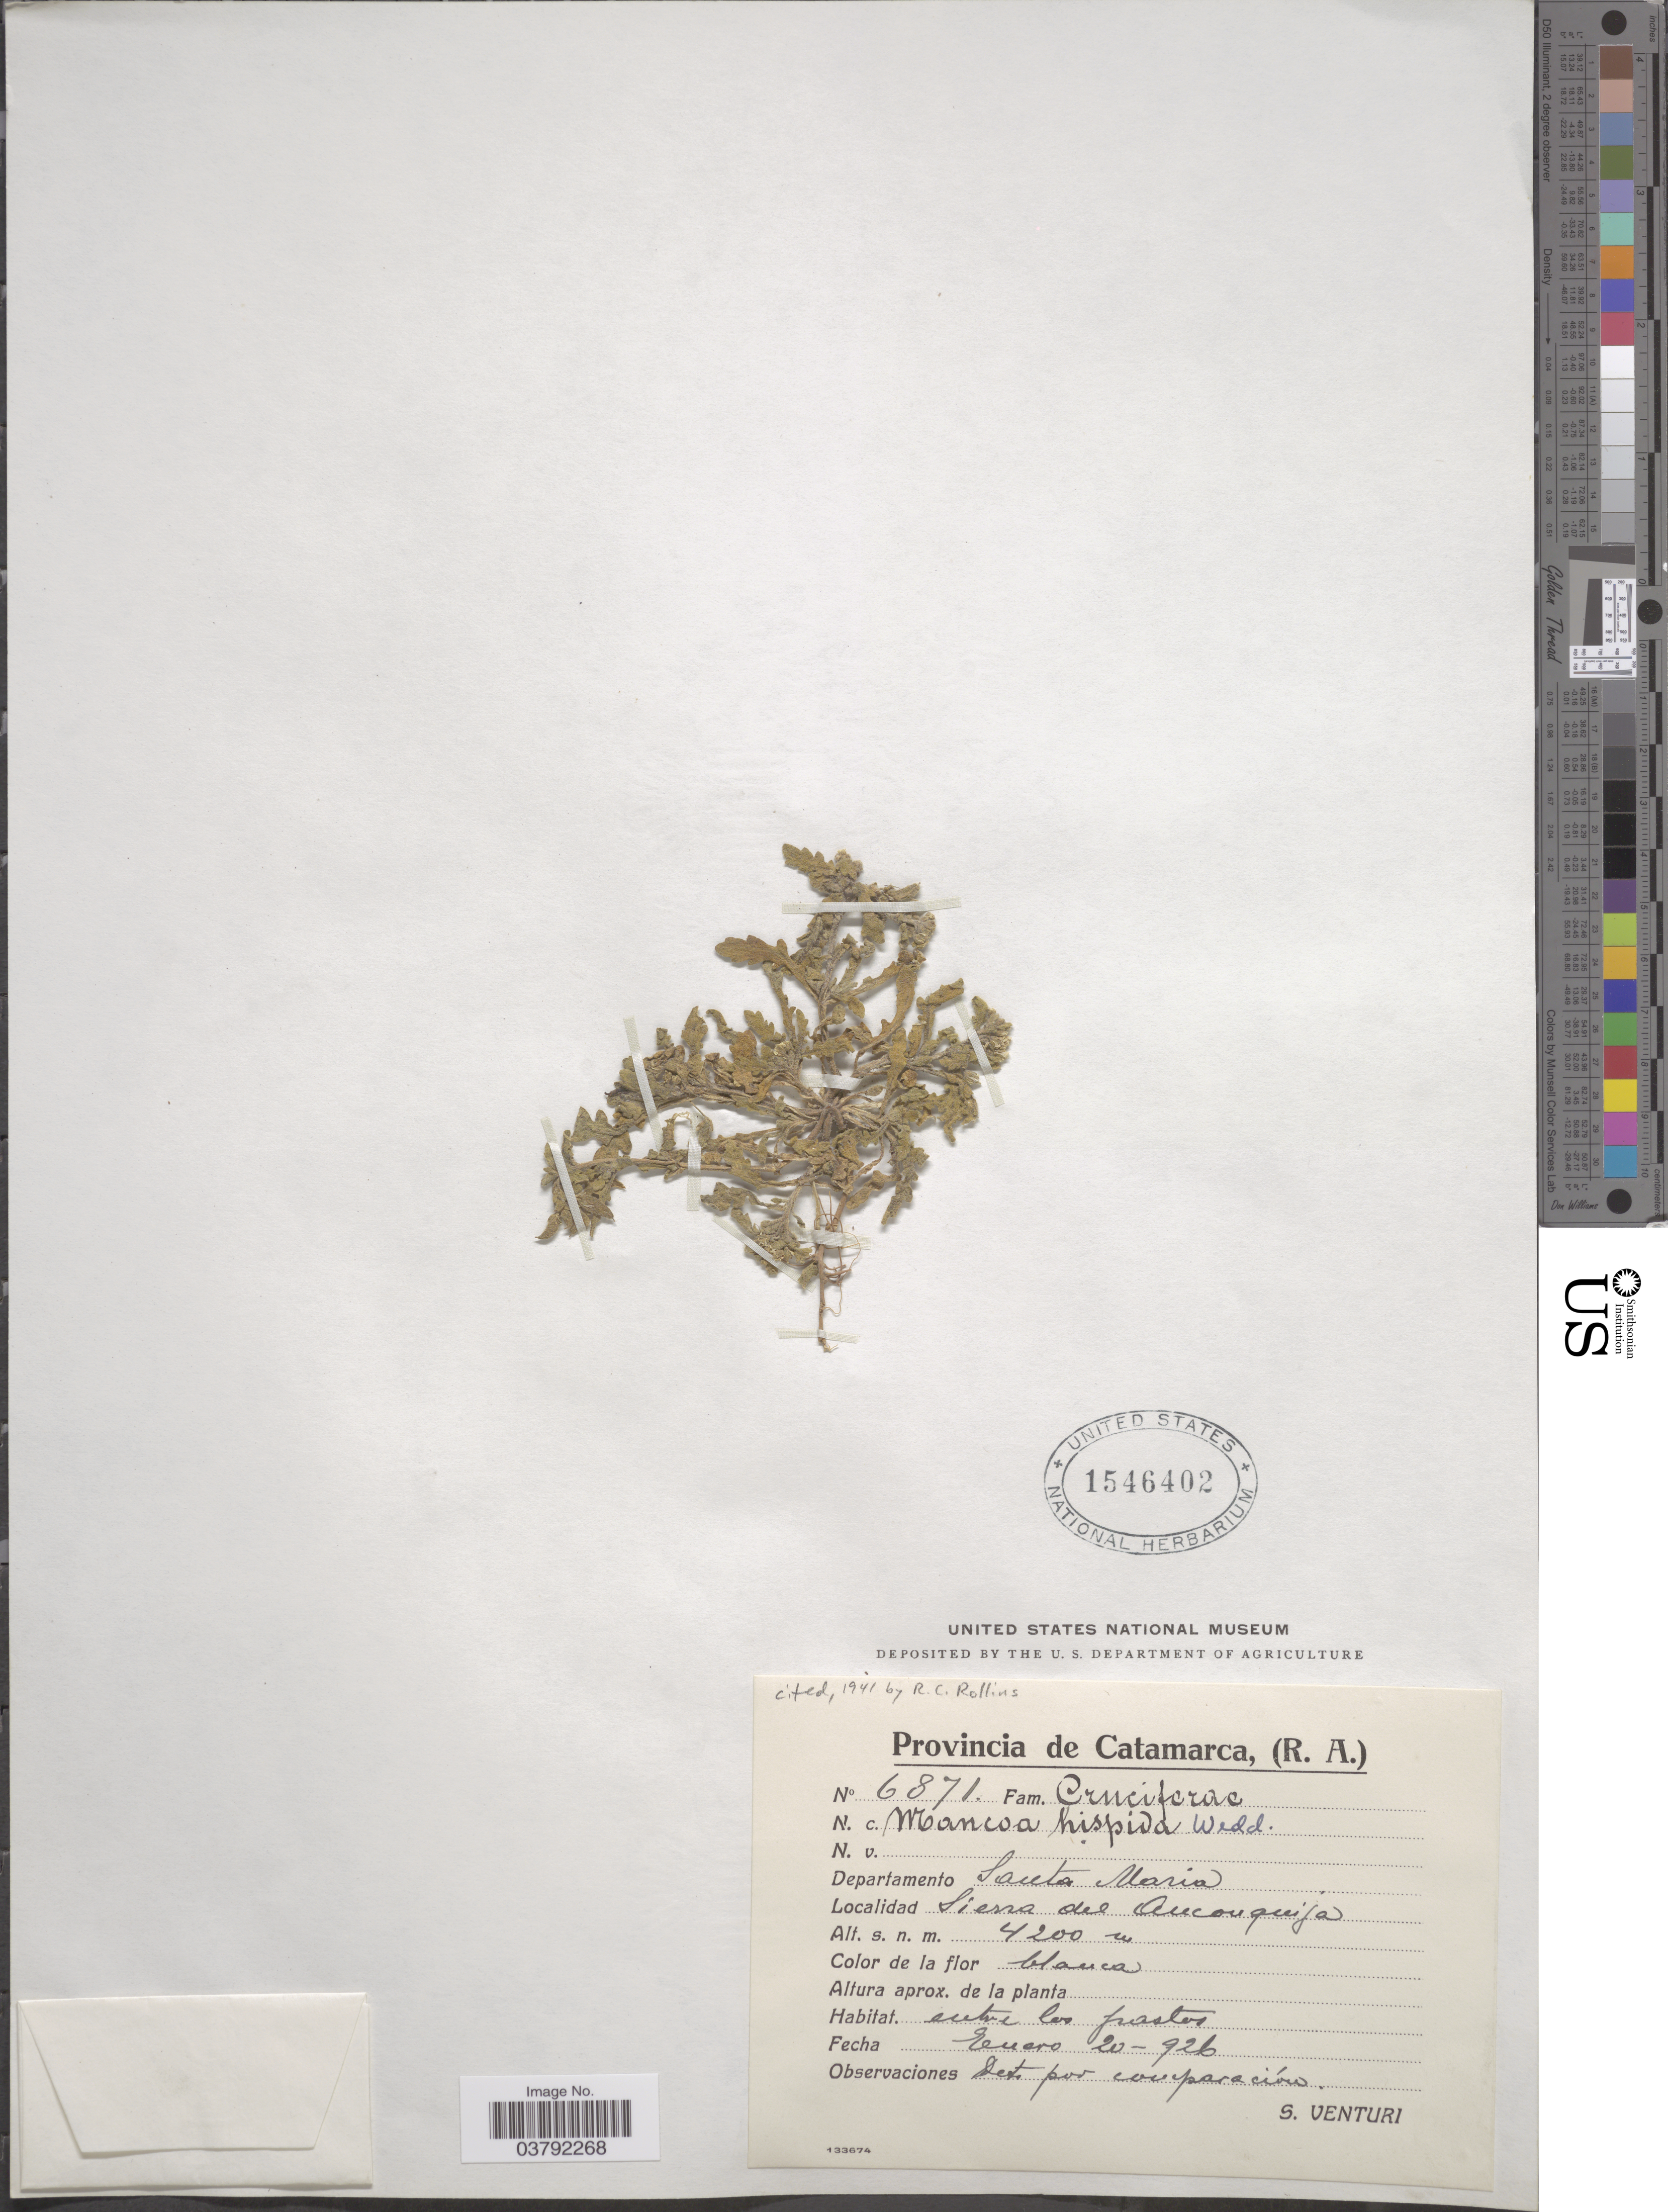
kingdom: Plantae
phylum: Tracheophyta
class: Magnoliopsida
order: Brassicales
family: Brassicaceae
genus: Mancoa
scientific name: Mancoa hispida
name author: Wedd.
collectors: S. Venturi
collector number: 6871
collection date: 1926-01-20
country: Argentina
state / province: Catamarca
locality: Departamento Santa Maria. Sierra del Anconquija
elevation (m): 4200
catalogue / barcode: US 1546402